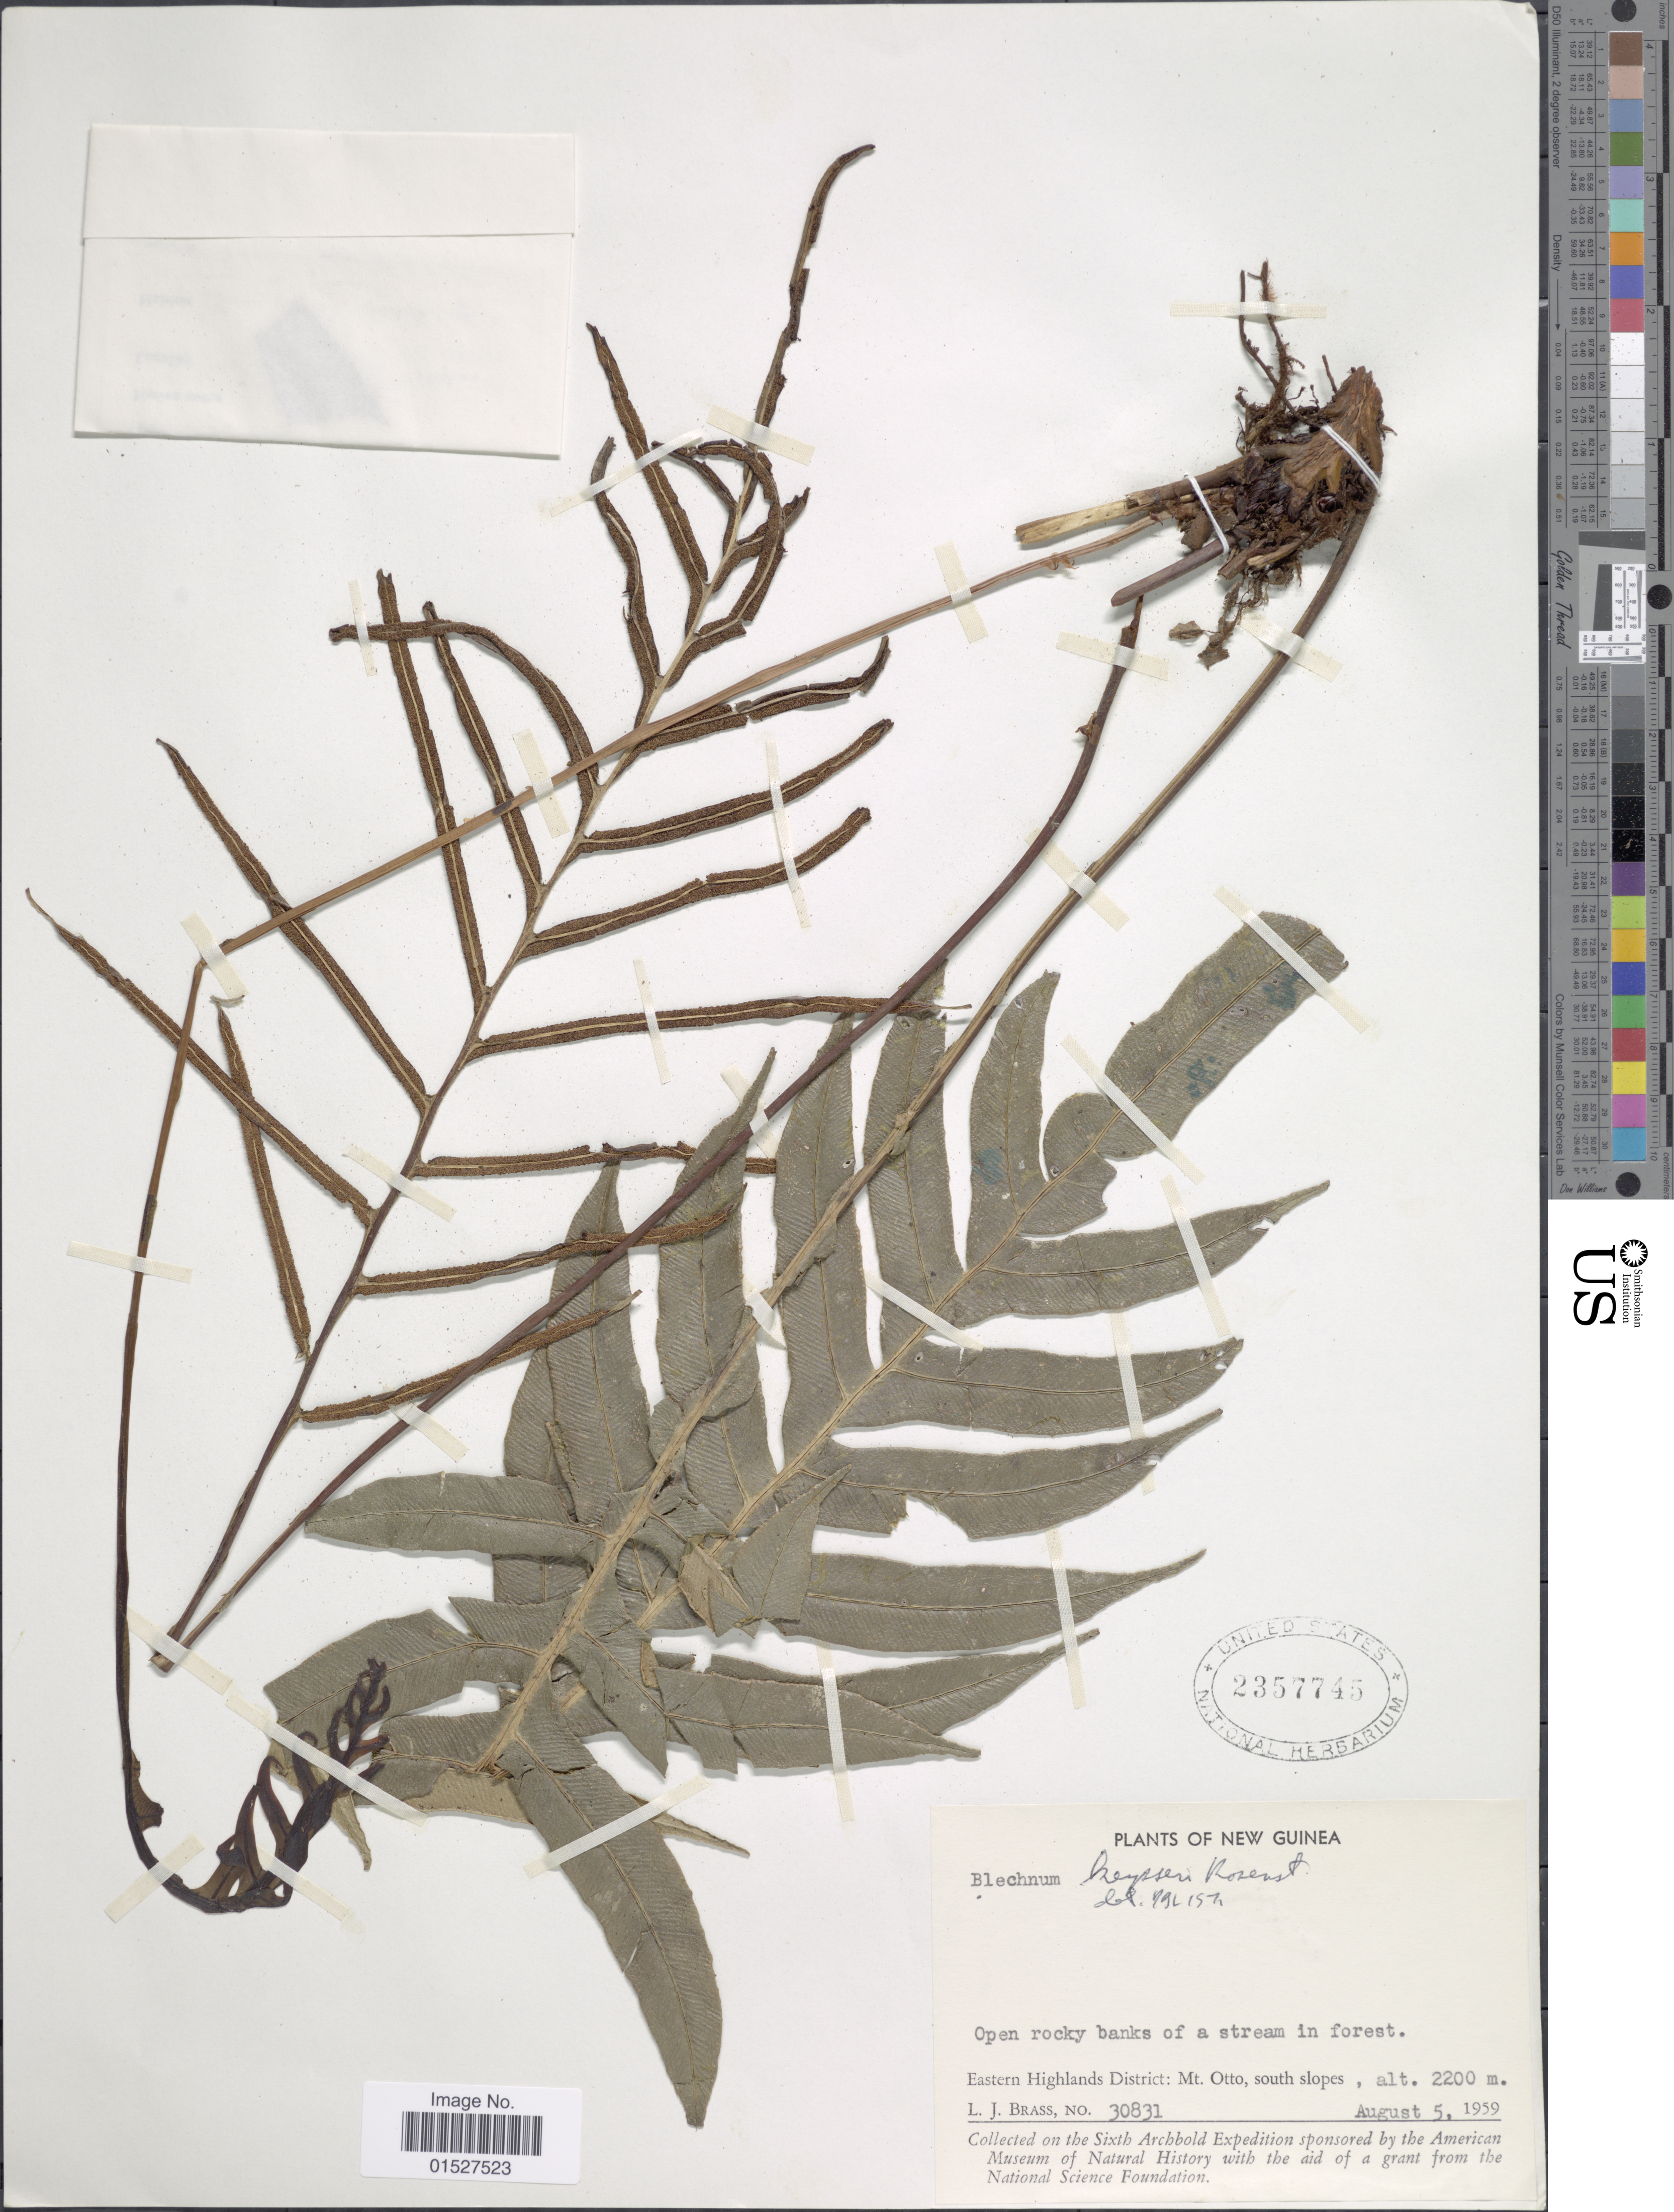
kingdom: Plantae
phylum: Tracheophyta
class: Polypodiopsida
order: Polypodiales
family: Blechnaceae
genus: Blechnum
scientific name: Blechnum keysseri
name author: Rosenst.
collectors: L. J. Brass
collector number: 30831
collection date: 1959-08-05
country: Papua New Guinea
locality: New Guinea. Eastern Highlands District: Mt. Otto, south slopes.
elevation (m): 2200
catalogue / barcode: US 2357745